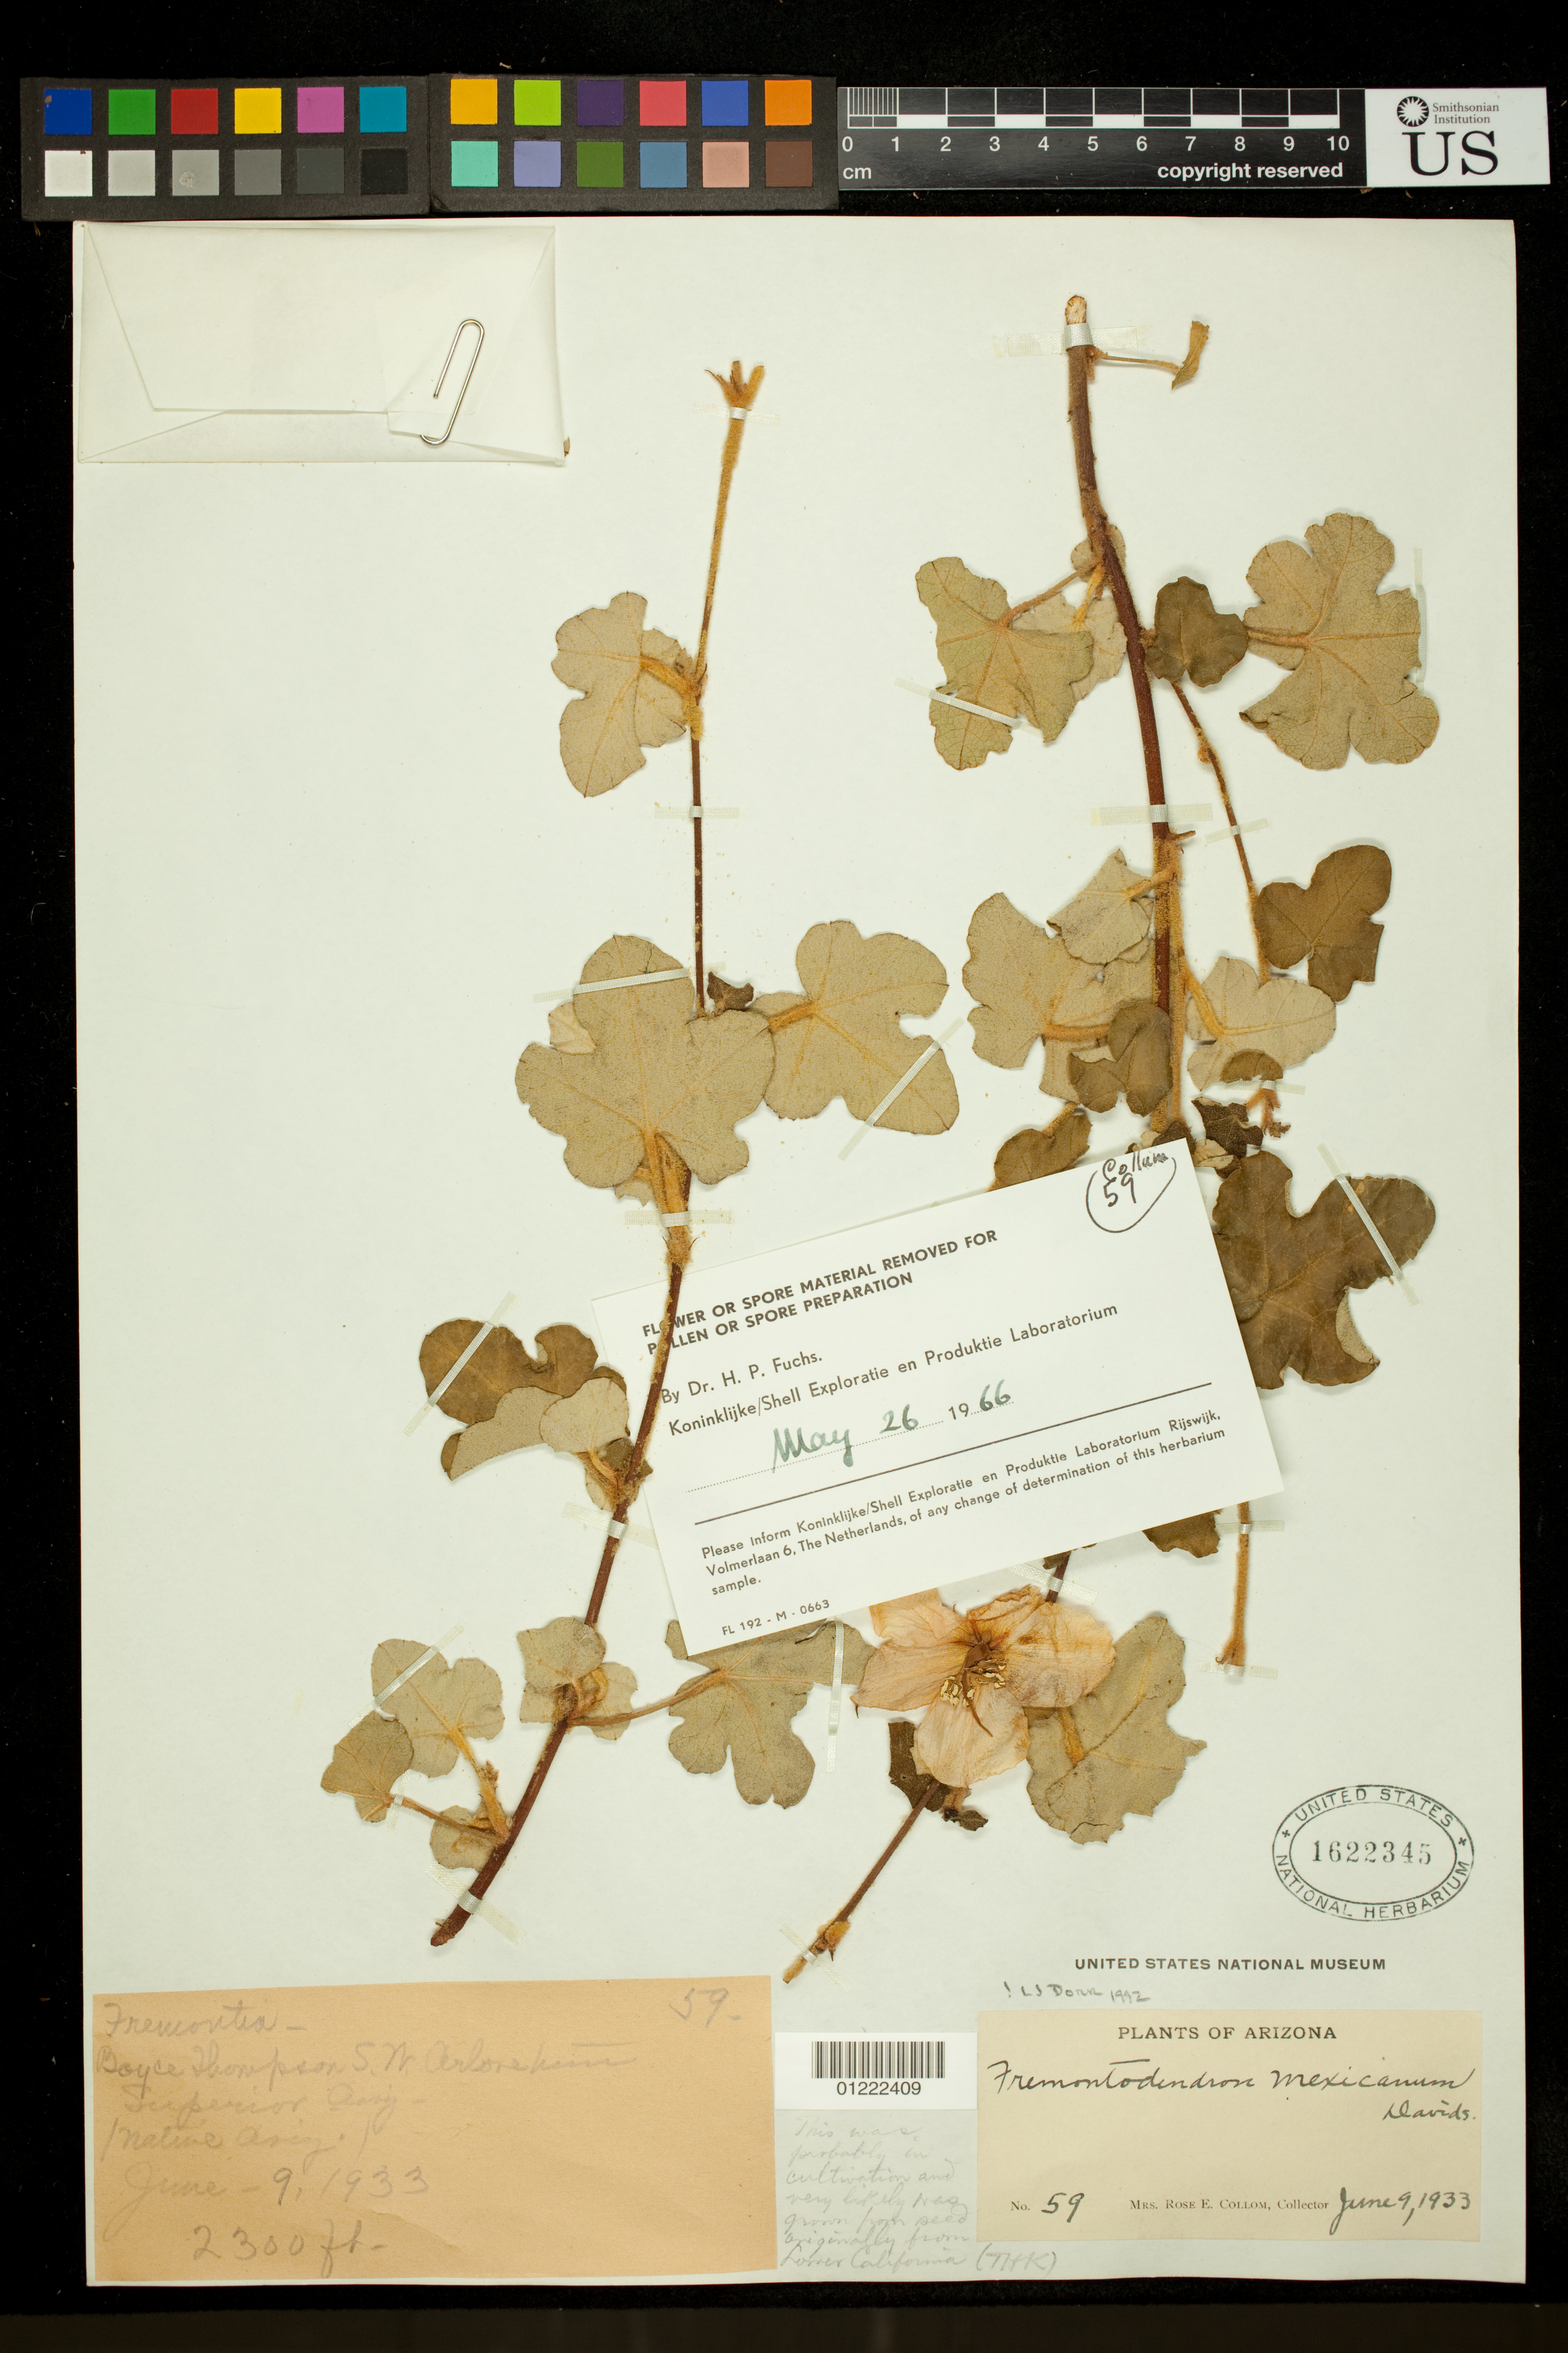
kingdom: Plantae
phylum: Tracheophyta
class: Magnoliopsida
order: Malvales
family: Malvaceae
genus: Fremontodendron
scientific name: Fremontodendron mexicanum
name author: Davidson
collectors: R. E. Collom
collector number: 59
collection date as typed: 6/9/1933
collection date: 1933-06-09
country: United States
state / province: Arizona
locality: Boyce Thompson S.W. Arboretum.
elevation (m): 701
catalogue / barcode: US 1622345